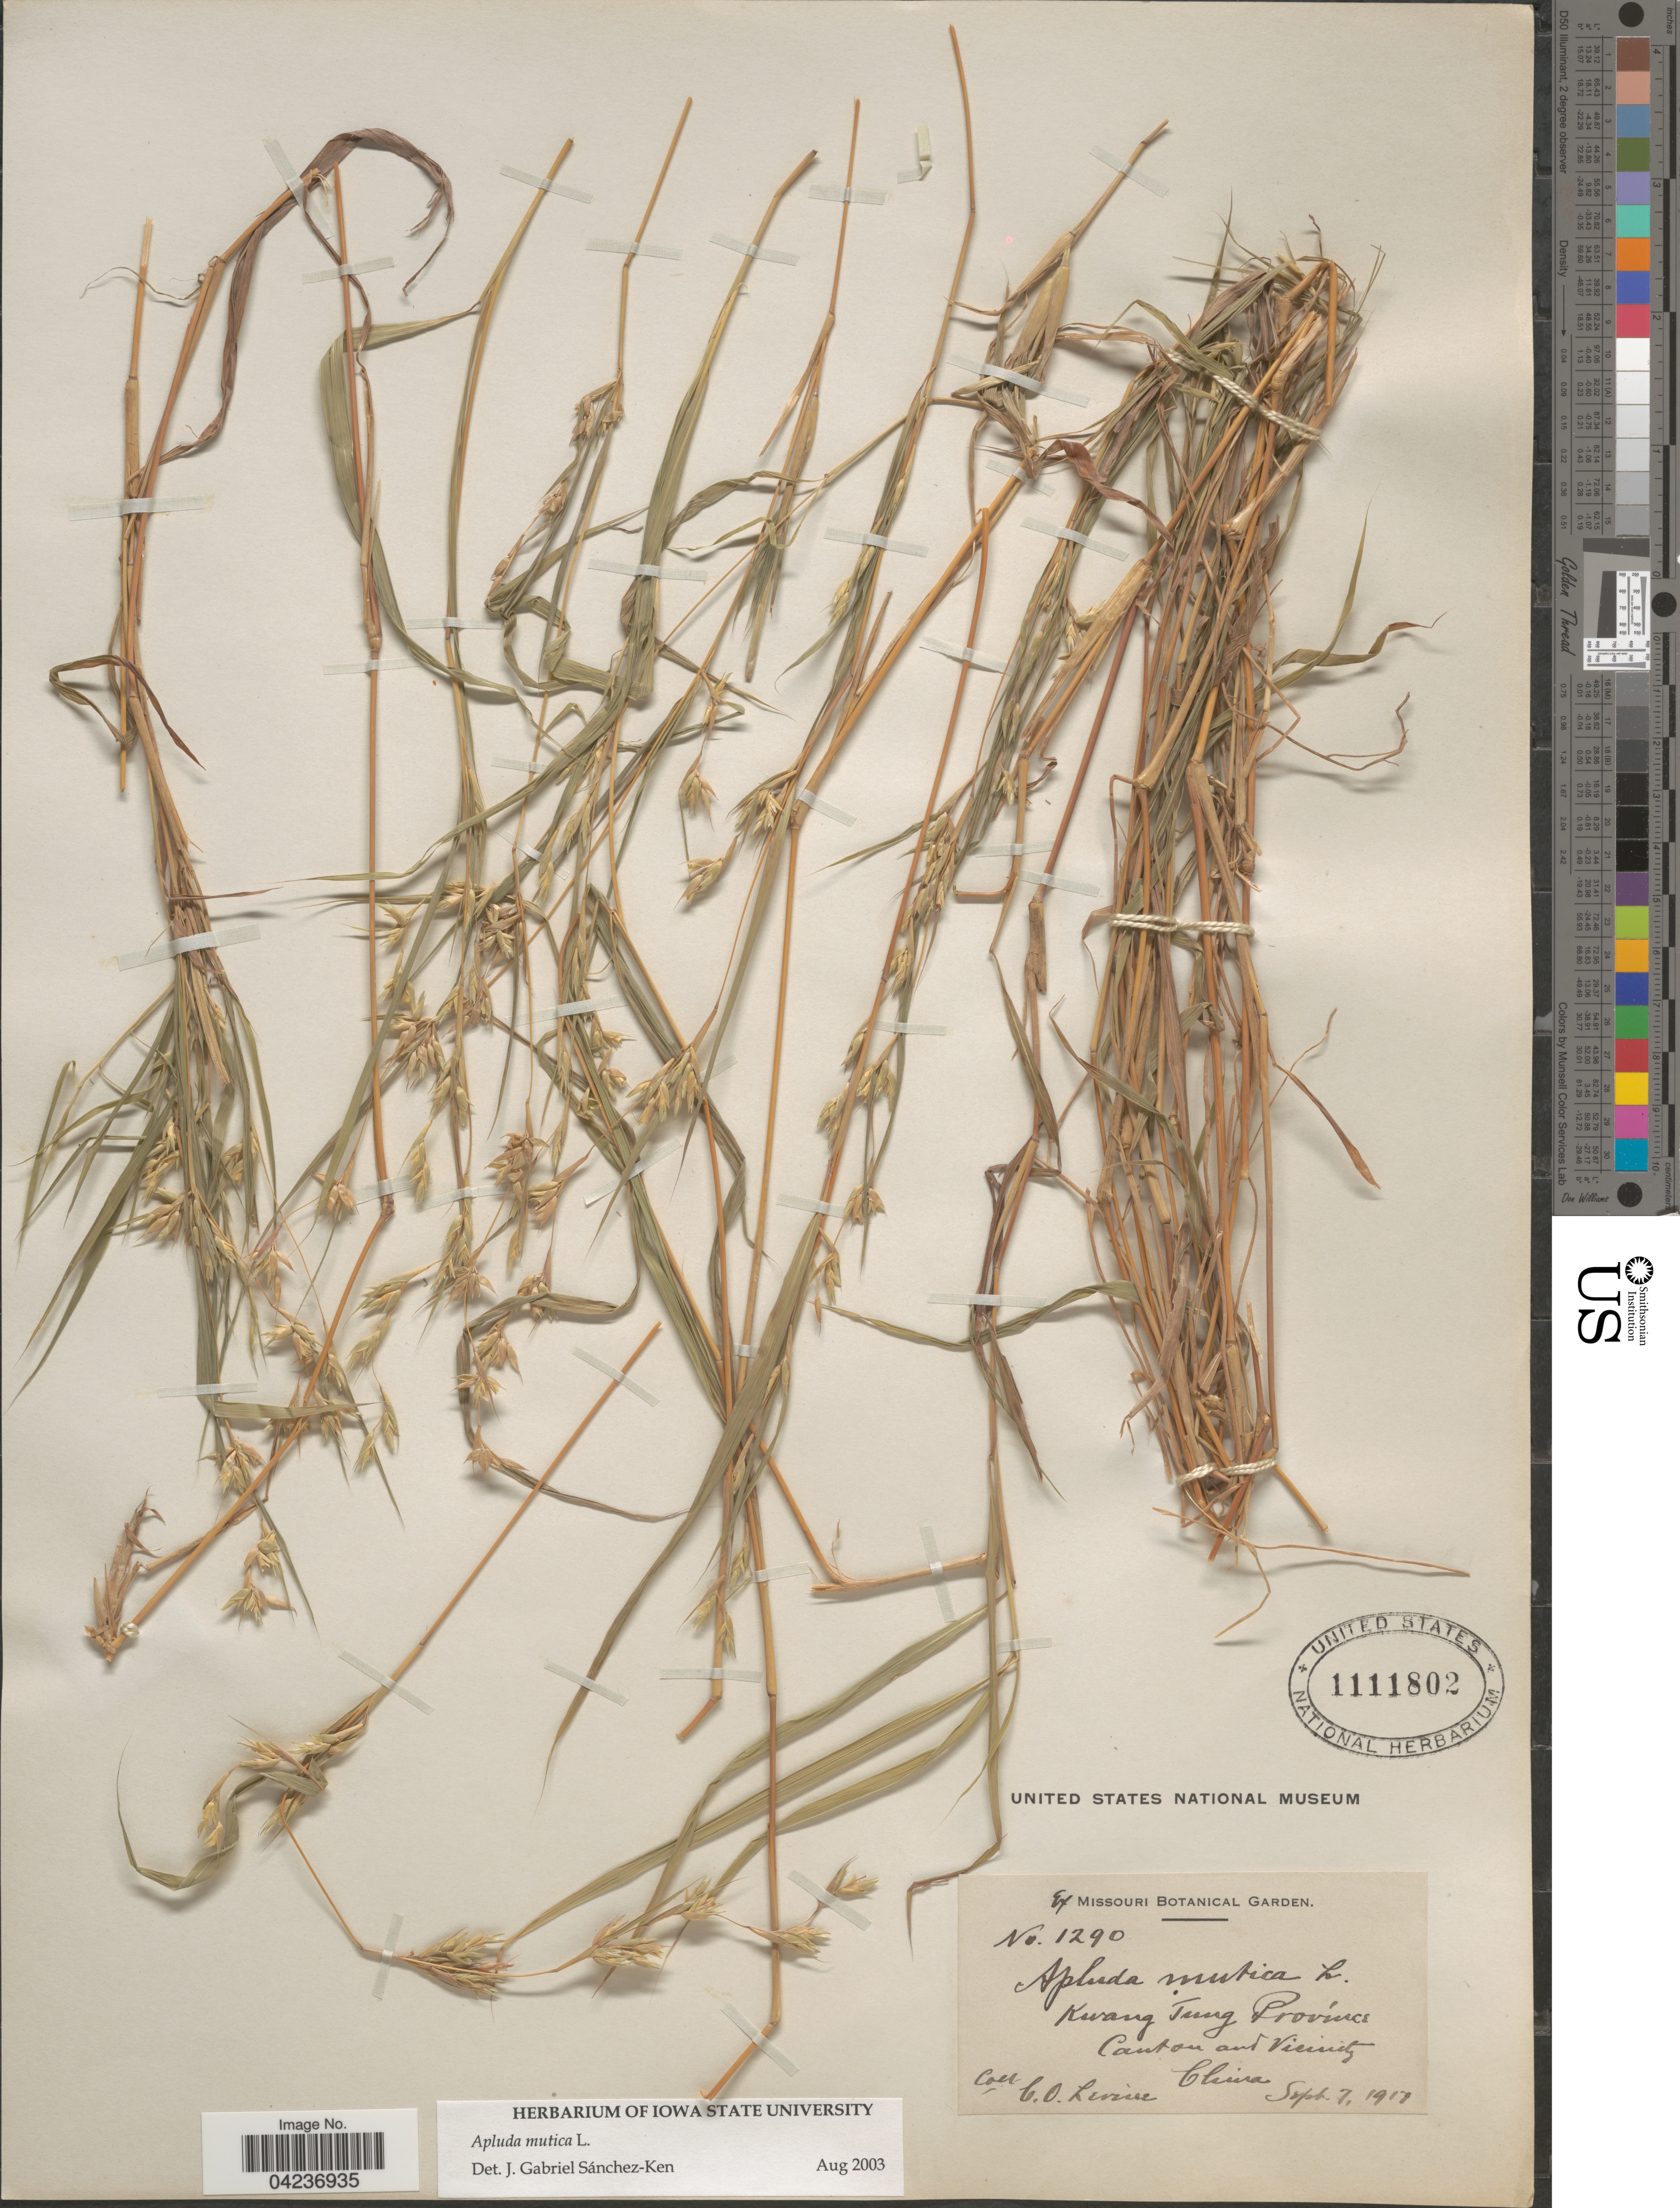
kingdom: Plantae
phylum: Tracheophyta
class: Liliopsida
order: Poales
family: Poaceae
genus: Apluda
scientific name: Apluda mutica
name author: L.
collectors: C. O. Levine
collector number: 1290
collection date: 1917-09-07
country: China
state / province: Guangdong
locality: Kwang Tung Province. Canton and Vicinity.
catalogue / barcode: US 1111802